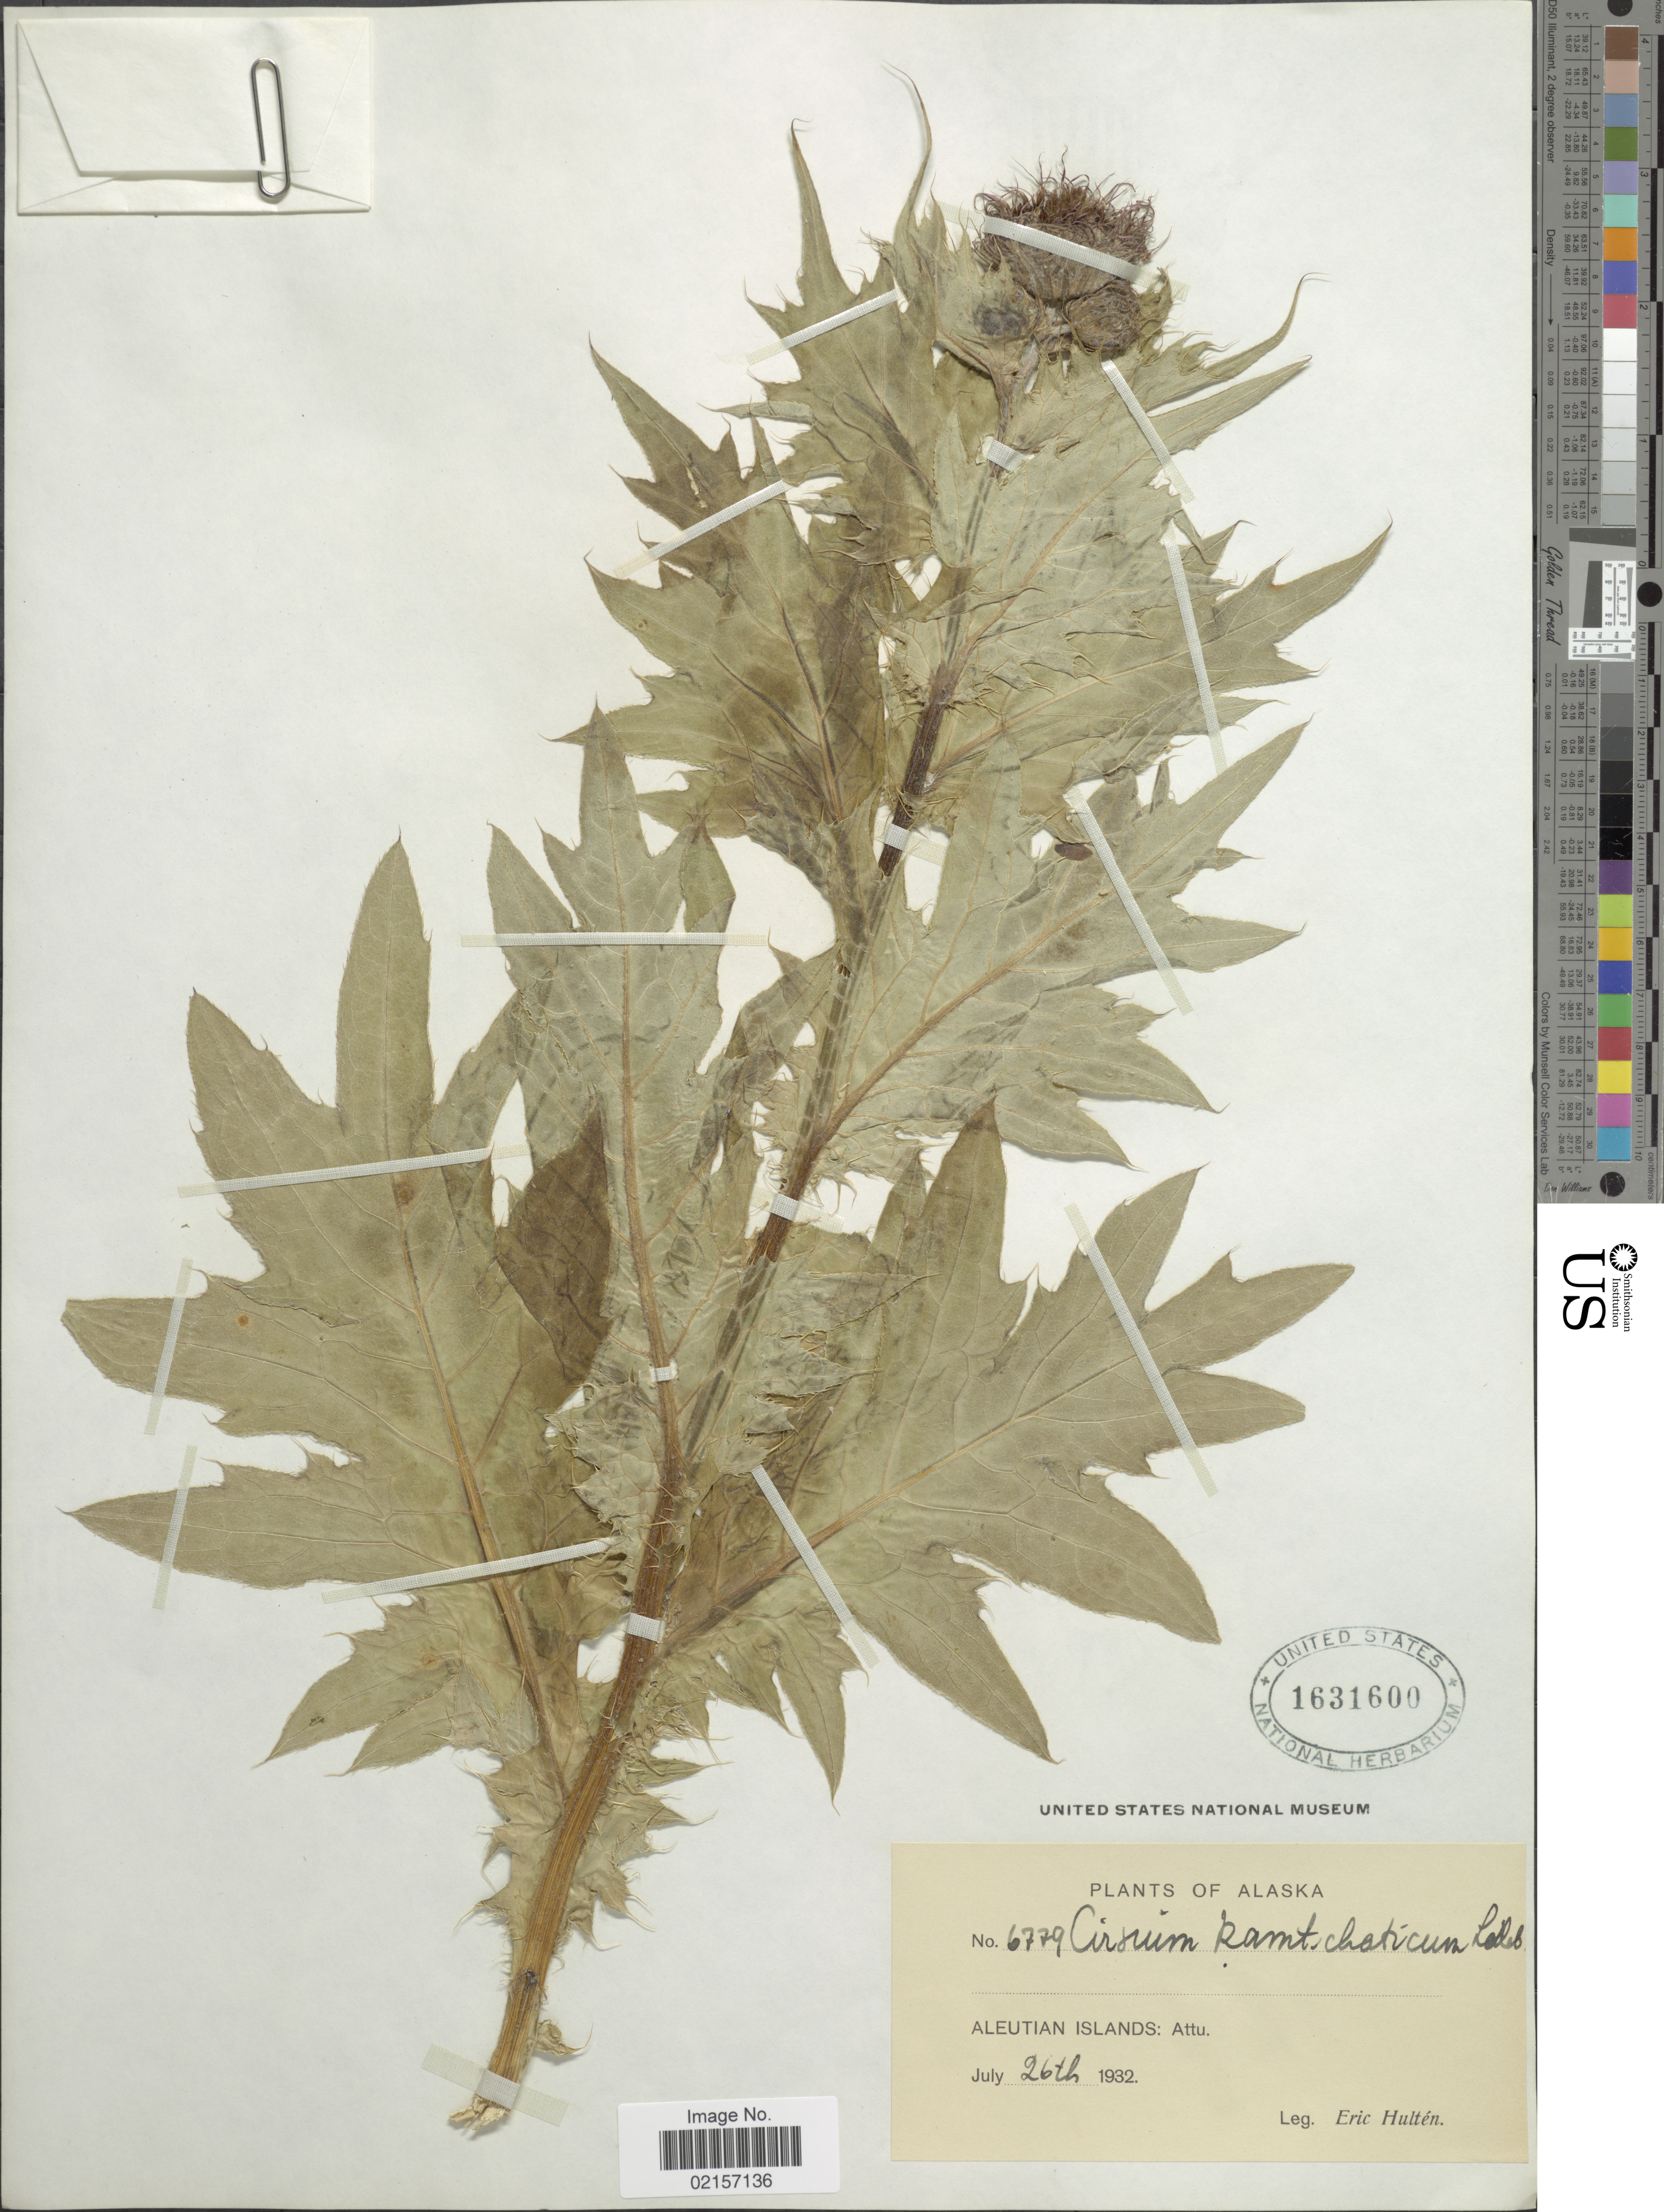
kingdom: Plantae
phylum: Tracheophyta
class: Magnoliopsida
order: Asterales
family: Asteraceae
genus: Cirsium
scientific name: Cirsium kamtschaticum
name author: Ledeb.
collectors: E. G. Hultén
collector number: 6779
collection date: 1932-07-26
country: United States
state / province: Alaska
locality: Aleutian Islands: Attu.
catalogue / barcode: US 1631600